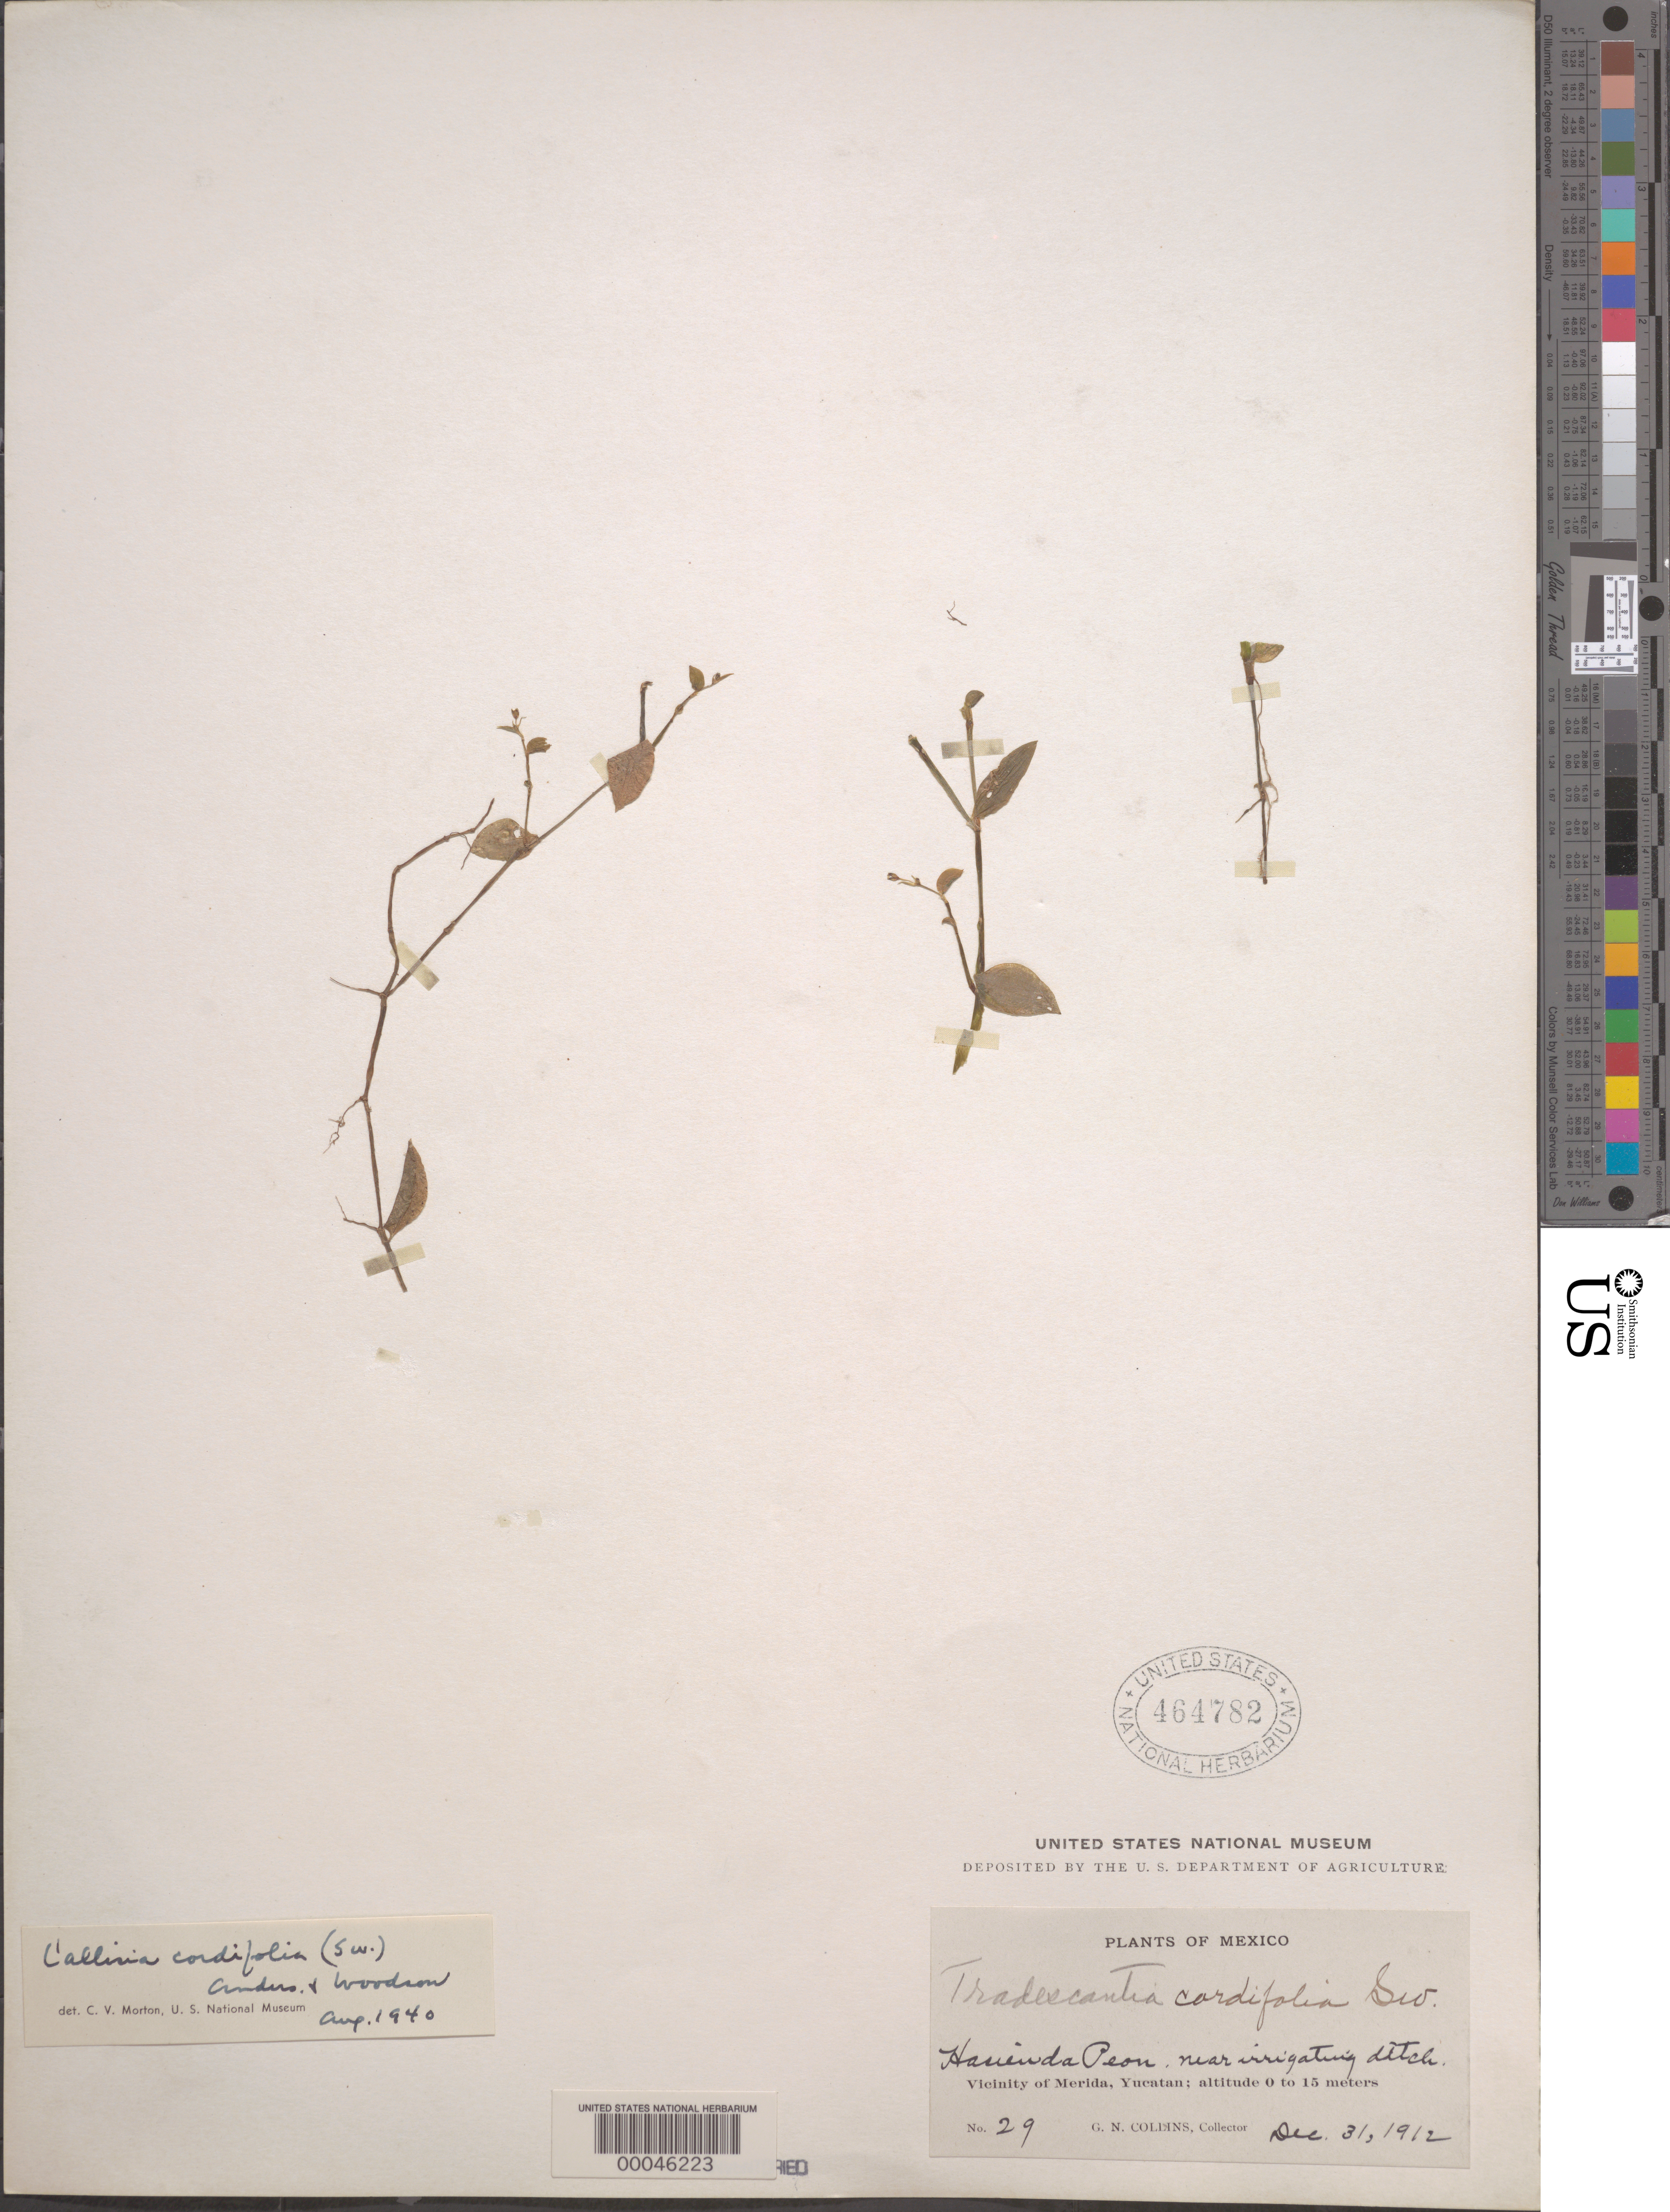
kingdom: Plantae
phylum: Tracheophyta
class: Liliopsida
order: Commelinales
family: Commelinaceae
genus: Callisia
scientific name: Callisia cordifolia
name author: (Sw.) E.S. Anderson & Woodson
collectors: G. Collins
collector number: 29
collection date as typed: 31 Dec 1912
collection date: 1912-12-31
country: Mexico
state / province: Yucatán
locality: Merida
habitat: Near irrigation ditch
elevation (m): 1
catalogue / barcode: US 464782